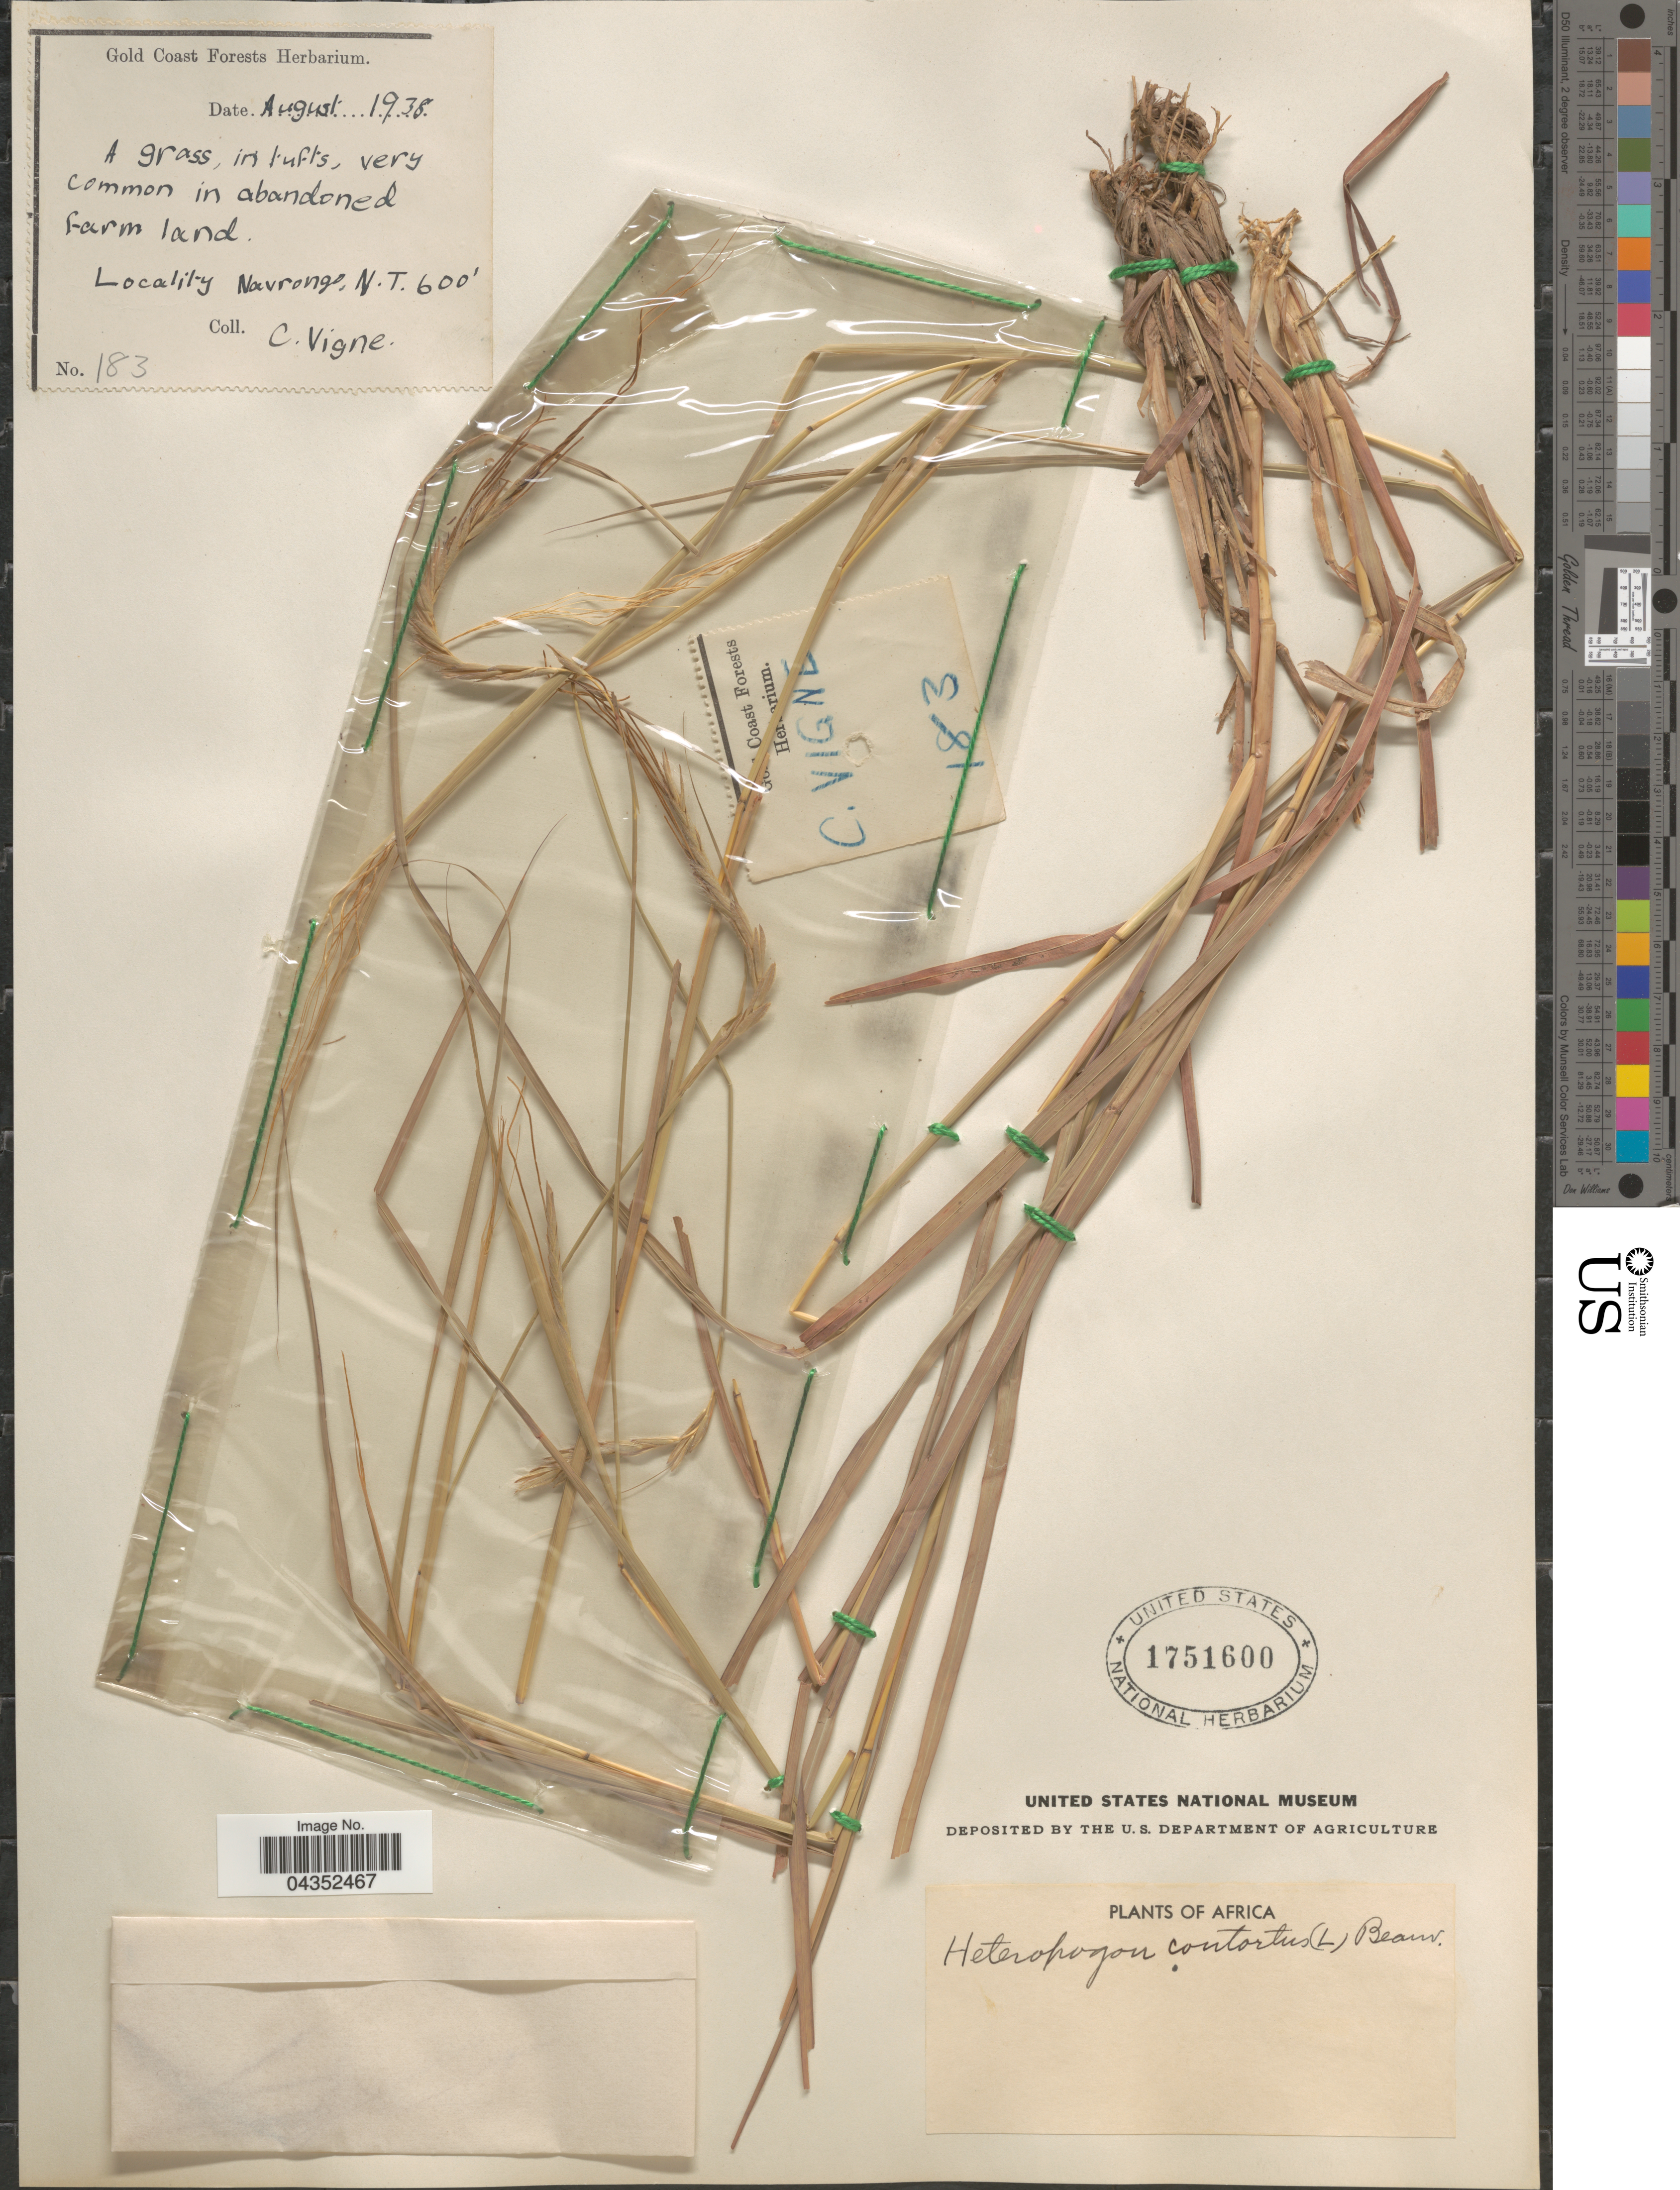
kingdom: Plantae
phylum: Tracheophyta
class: Liliopsida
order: Poales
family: Poaceae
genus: Heteropogon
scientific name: Heteropogon contortus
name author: (L.) P. Beauv. ex Roem. & Schult.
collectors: C. Vigne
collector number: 183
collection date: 1938-08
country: Ghana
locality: Gold Coast. Navrongo, N.T.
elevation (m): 183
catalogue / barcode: US 1751600